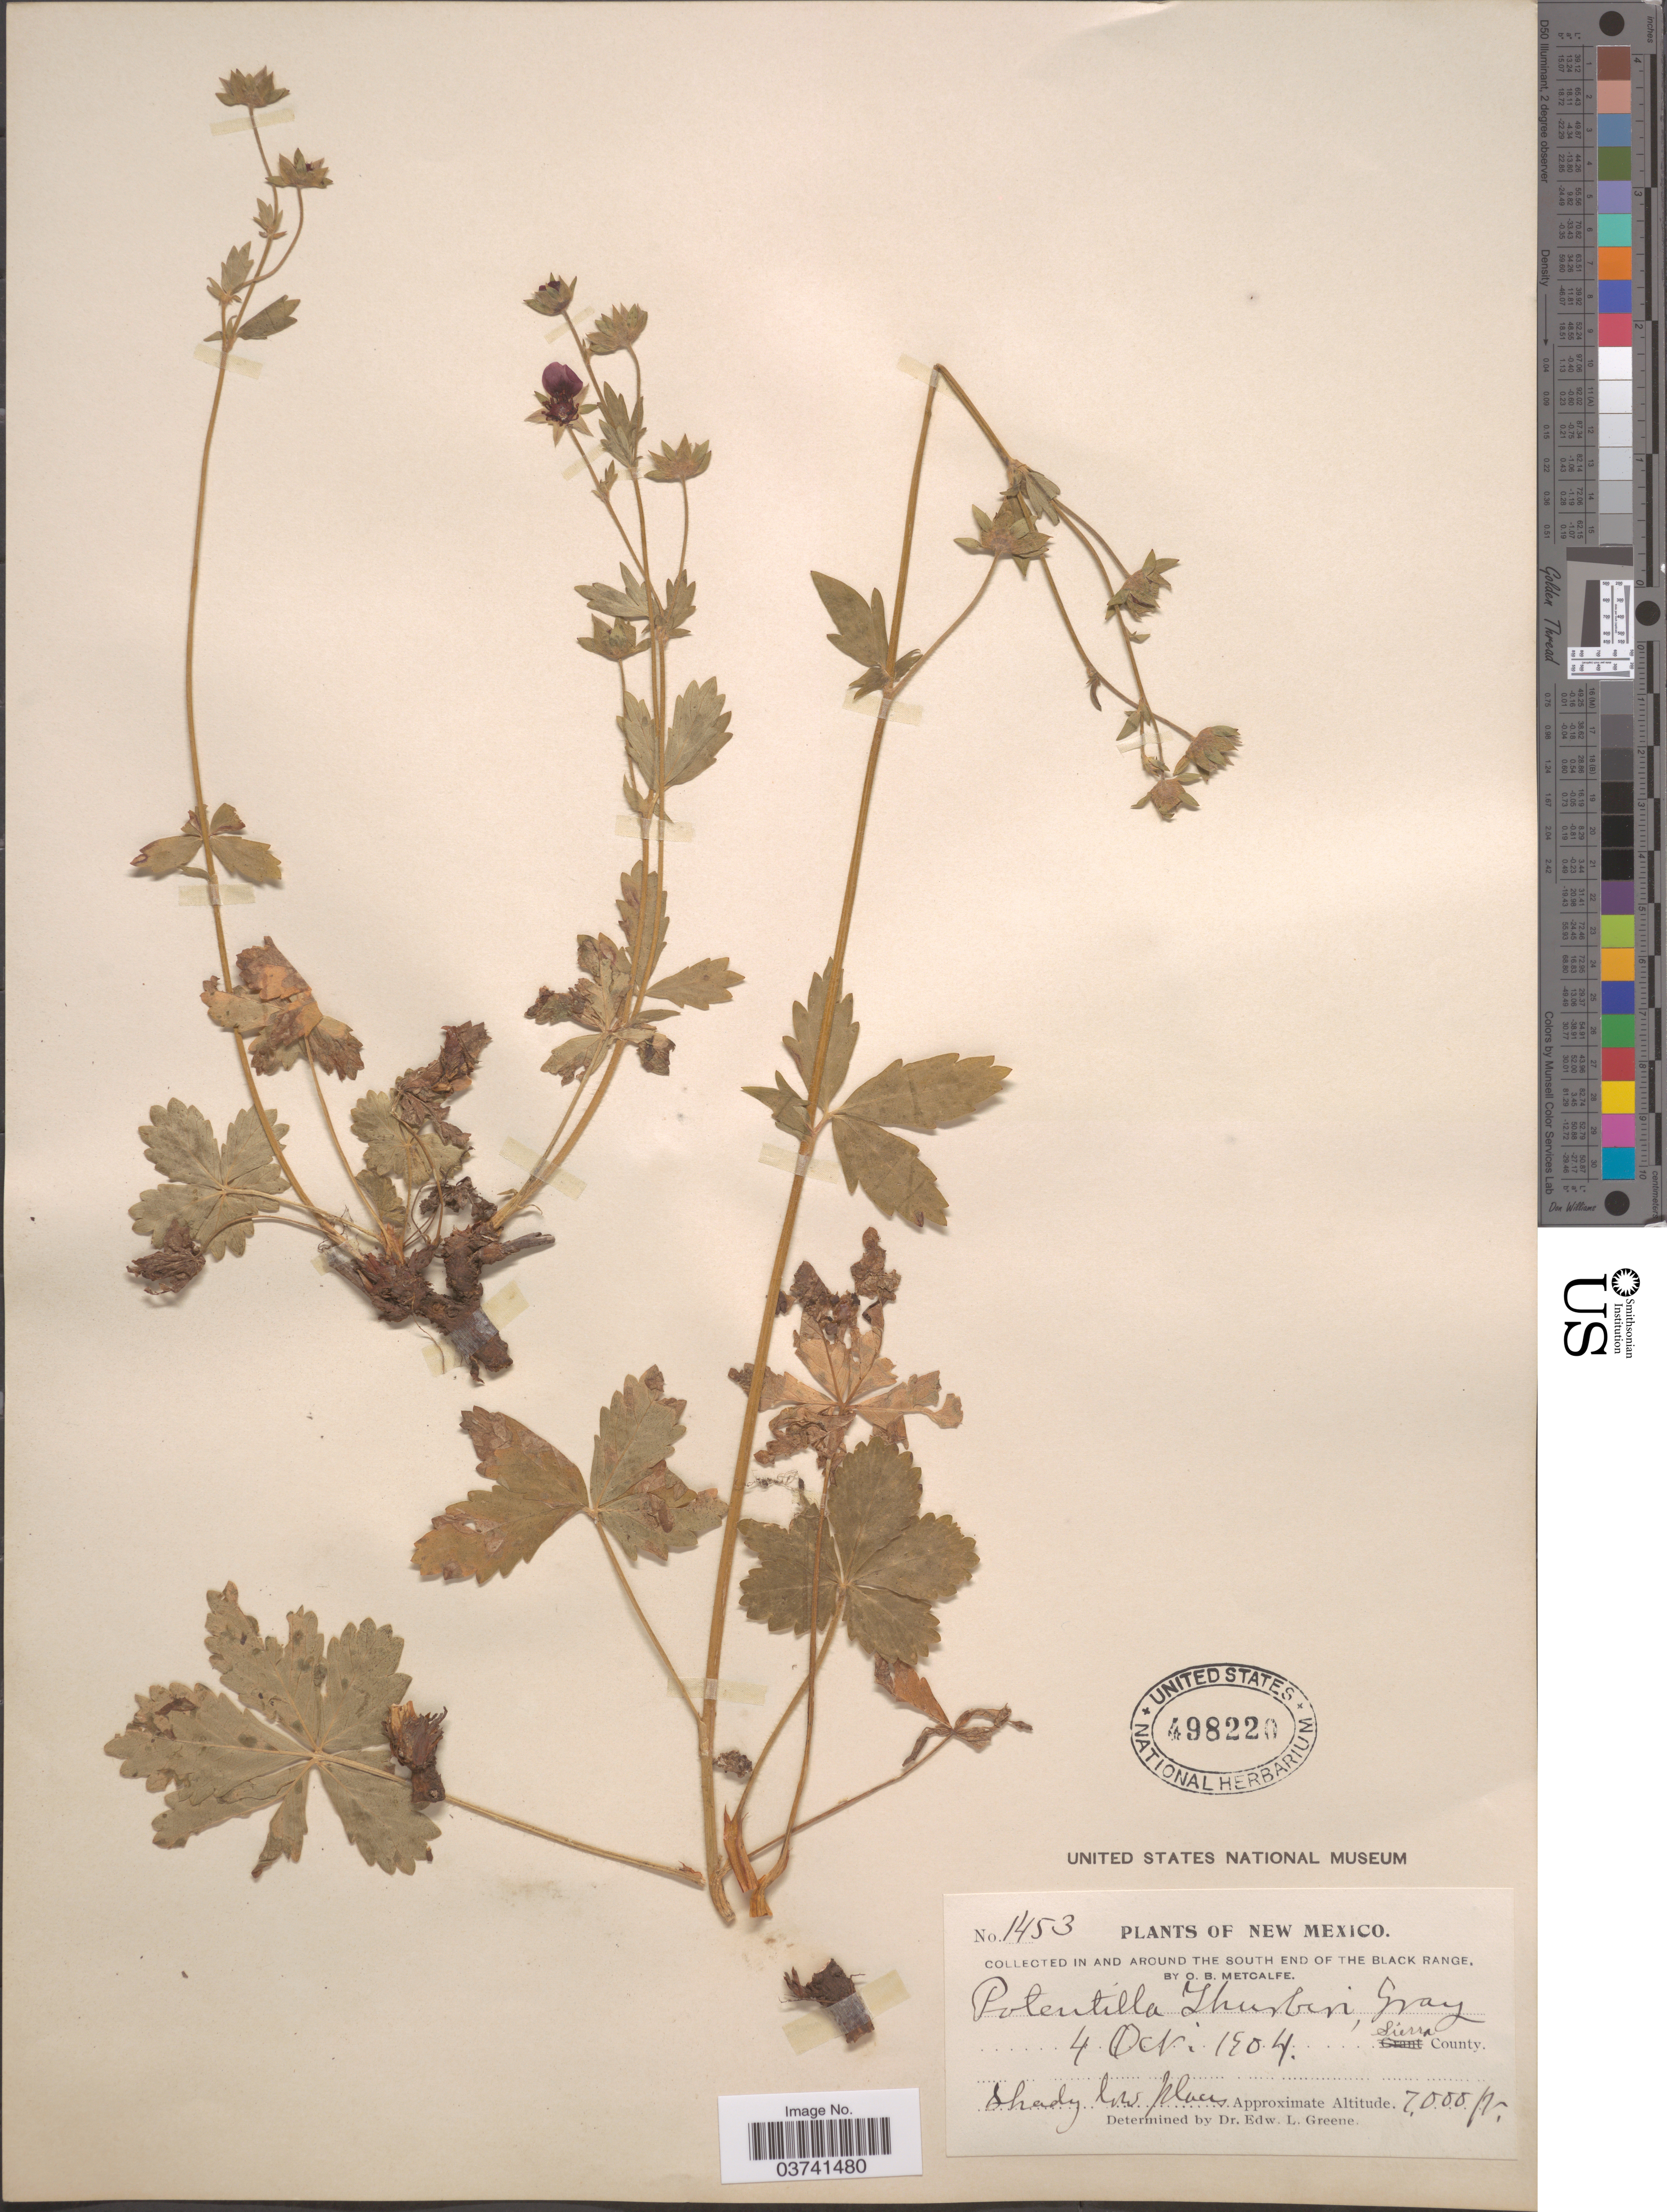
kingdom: Plantae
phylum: Tracheophyta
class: Magnoliopsida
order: Rosales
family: Rosaceae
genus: Potentilla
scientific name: Potentilla thurberi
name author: A. Gray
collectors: O. B. Metcalfe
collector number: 1453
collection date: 1904-10-04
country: United States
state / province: New Mexico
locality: In and around the south end of the Black Range. Sierra County.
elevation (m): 2134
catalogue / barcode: US 498220